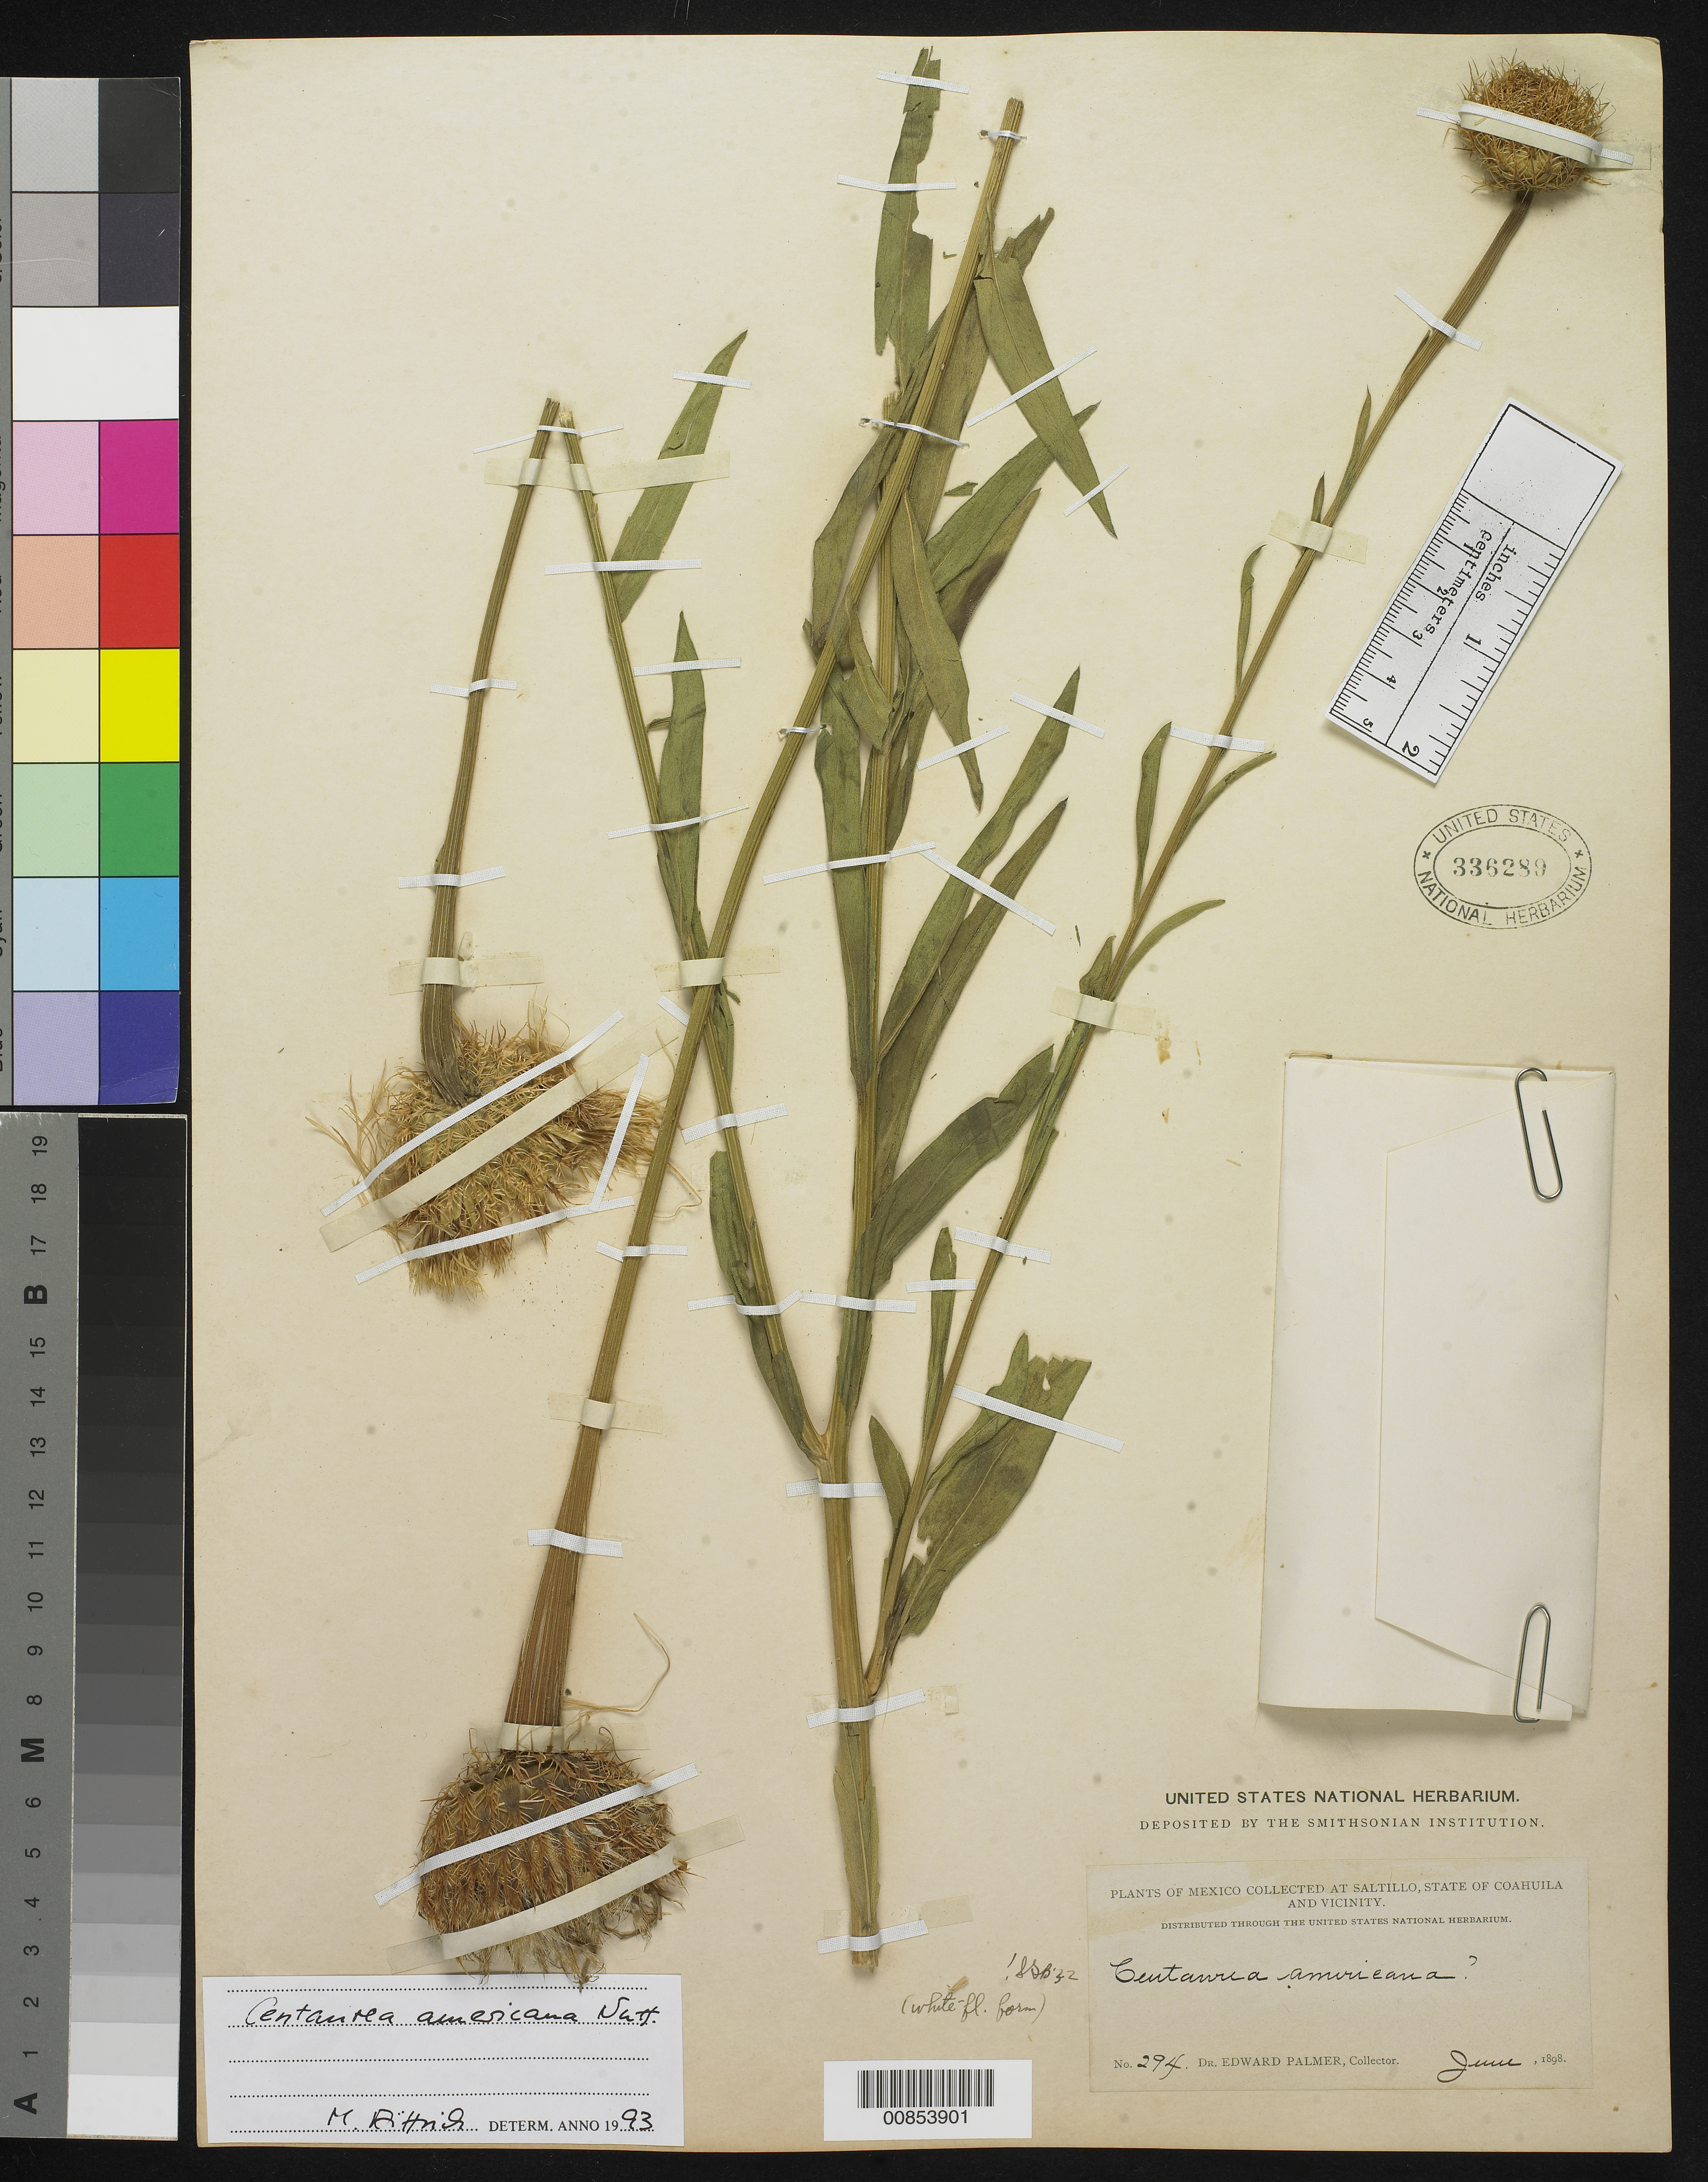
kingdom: Plantae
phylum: Tracheophyta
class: Magnoliopsida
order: Asterales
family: Asteraceae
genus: Plectocephalus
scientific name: Plectocephalus americanus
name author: (Nutt.) D. Don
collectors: E. Palmer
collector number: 294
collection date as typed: Jun 1898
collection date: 1898-06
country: Mexico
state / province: Coahuila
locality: Saltillo, Coahuila and vicinity.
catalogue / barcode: US 336289